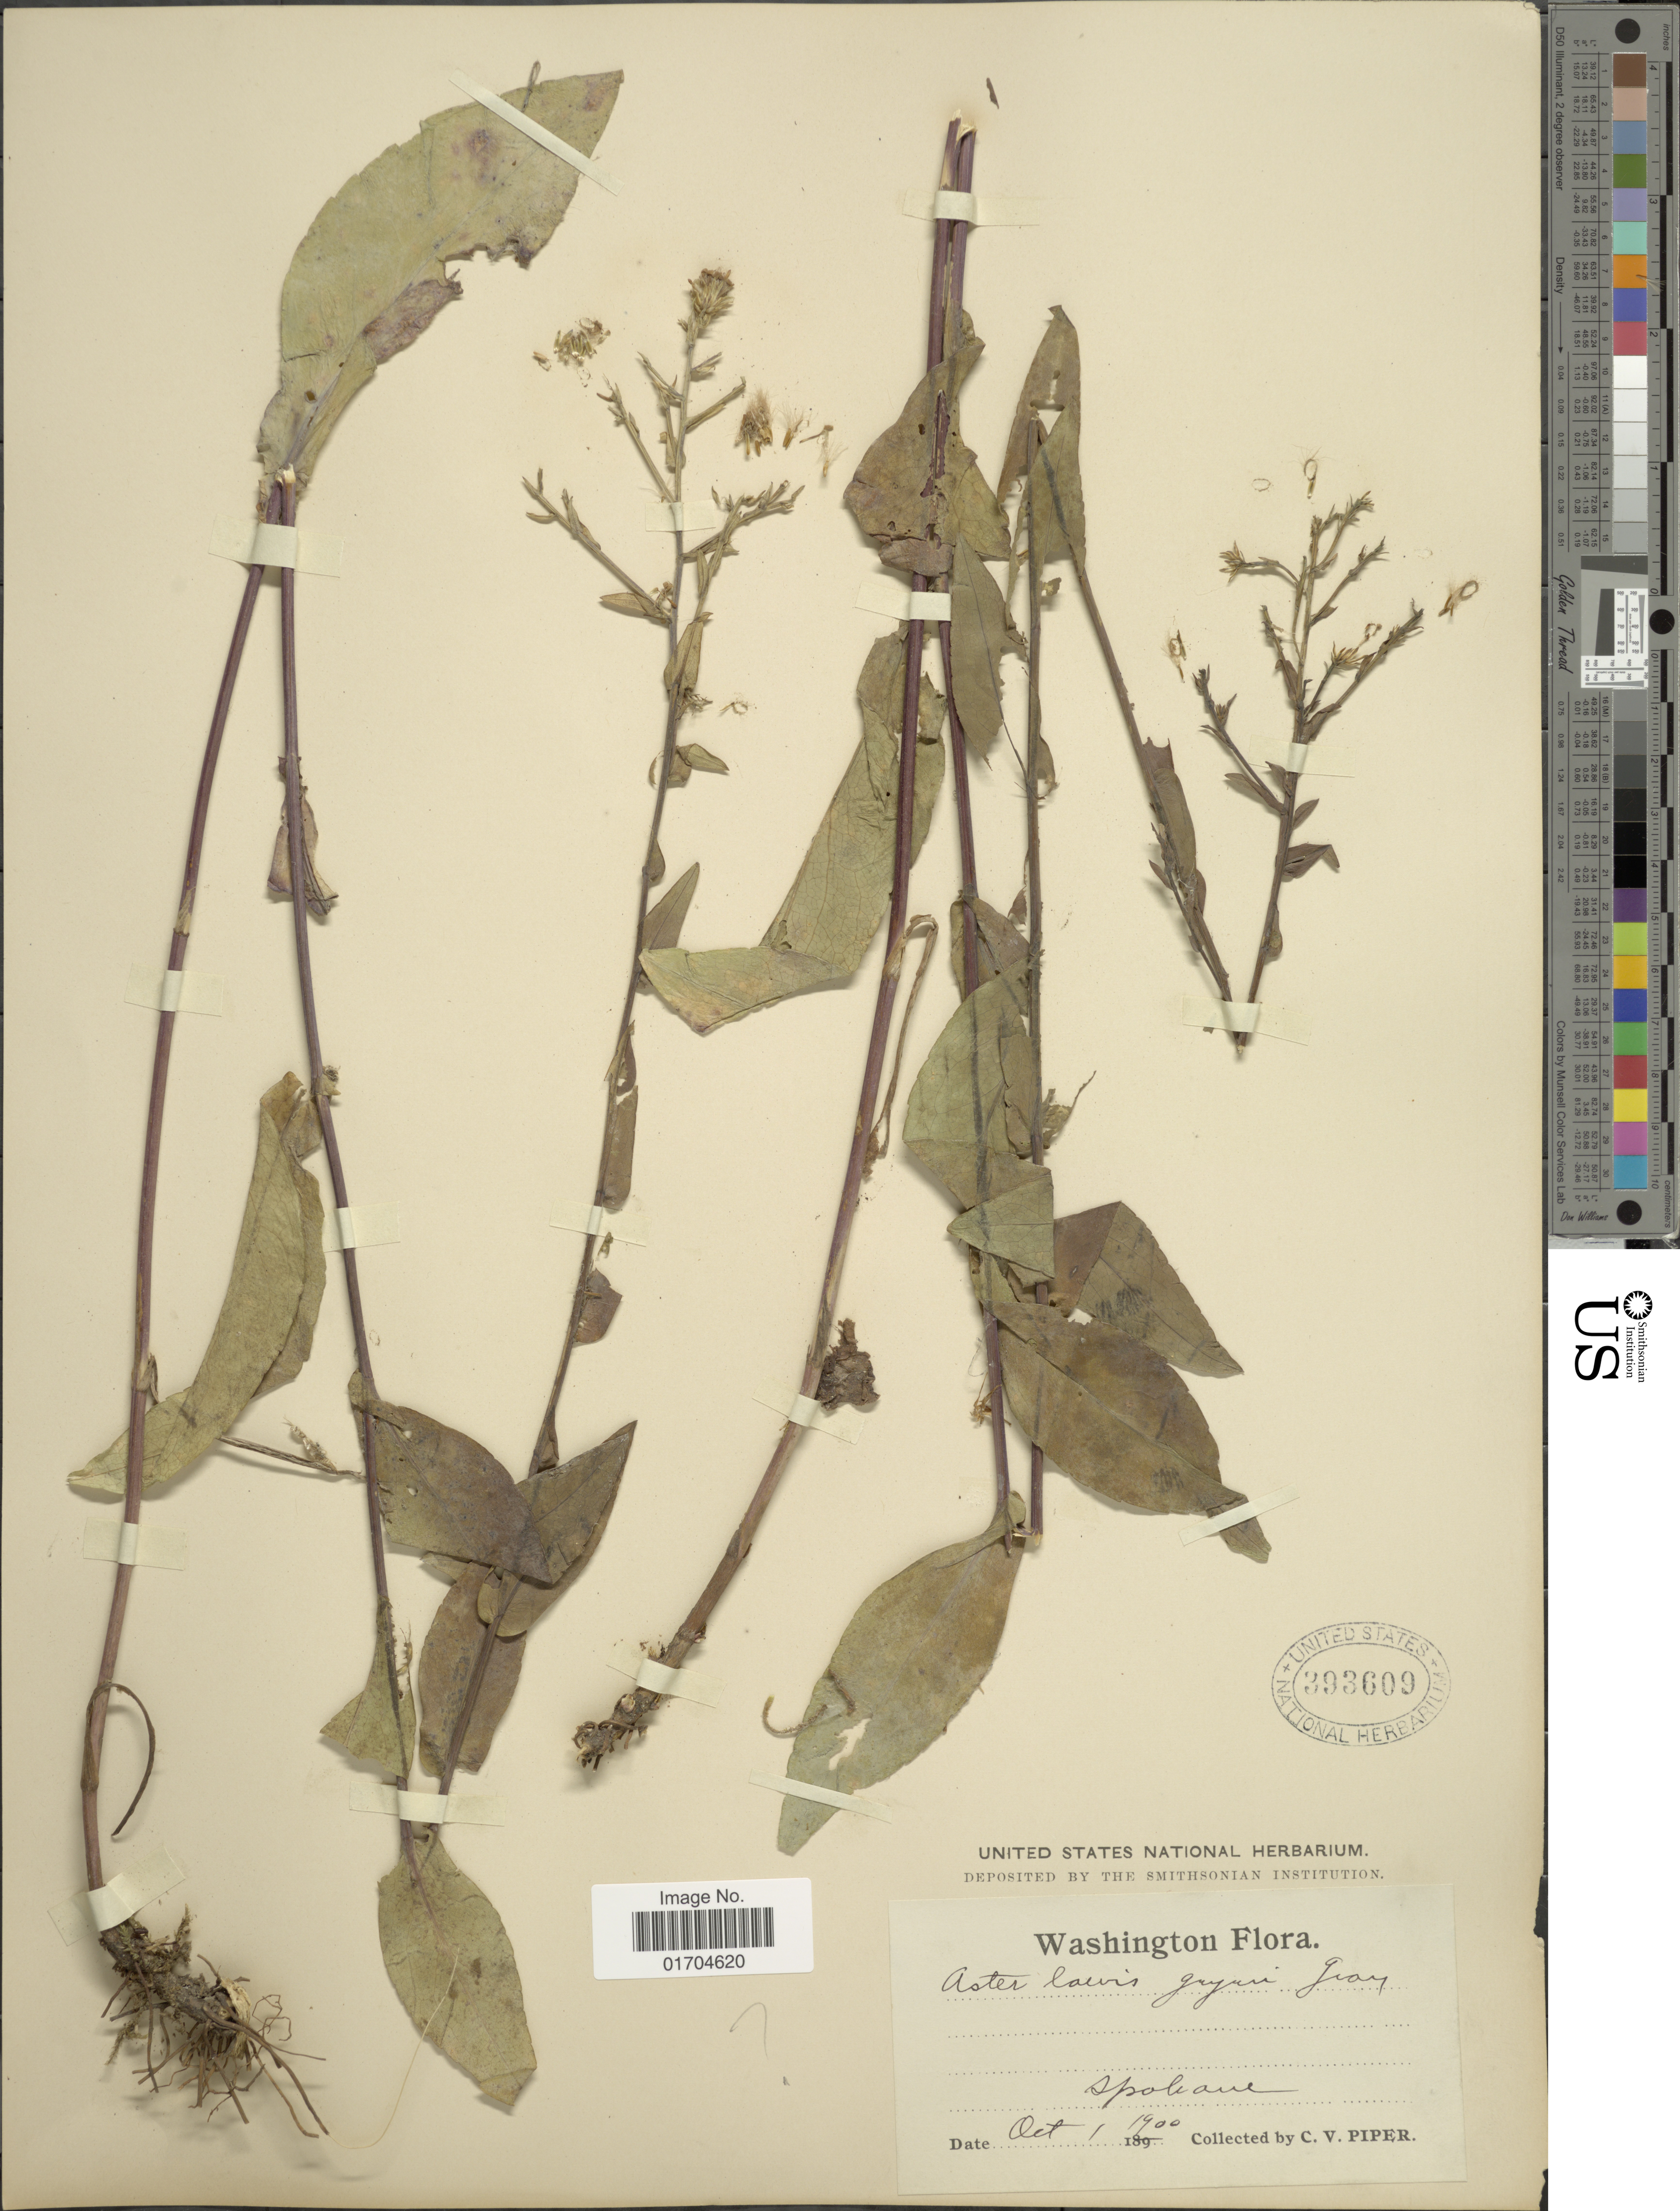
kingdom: Plantae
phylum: Tracheophyta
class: Magnoliopsida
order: Asterales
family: Asteraceae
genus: Symphyotrichum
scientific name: Symphyotrichum sp.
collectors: C. V. Piper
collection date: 1900-10-01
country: United States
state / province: Washington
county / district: Spokane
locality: Spokane.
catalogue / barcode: US 393609